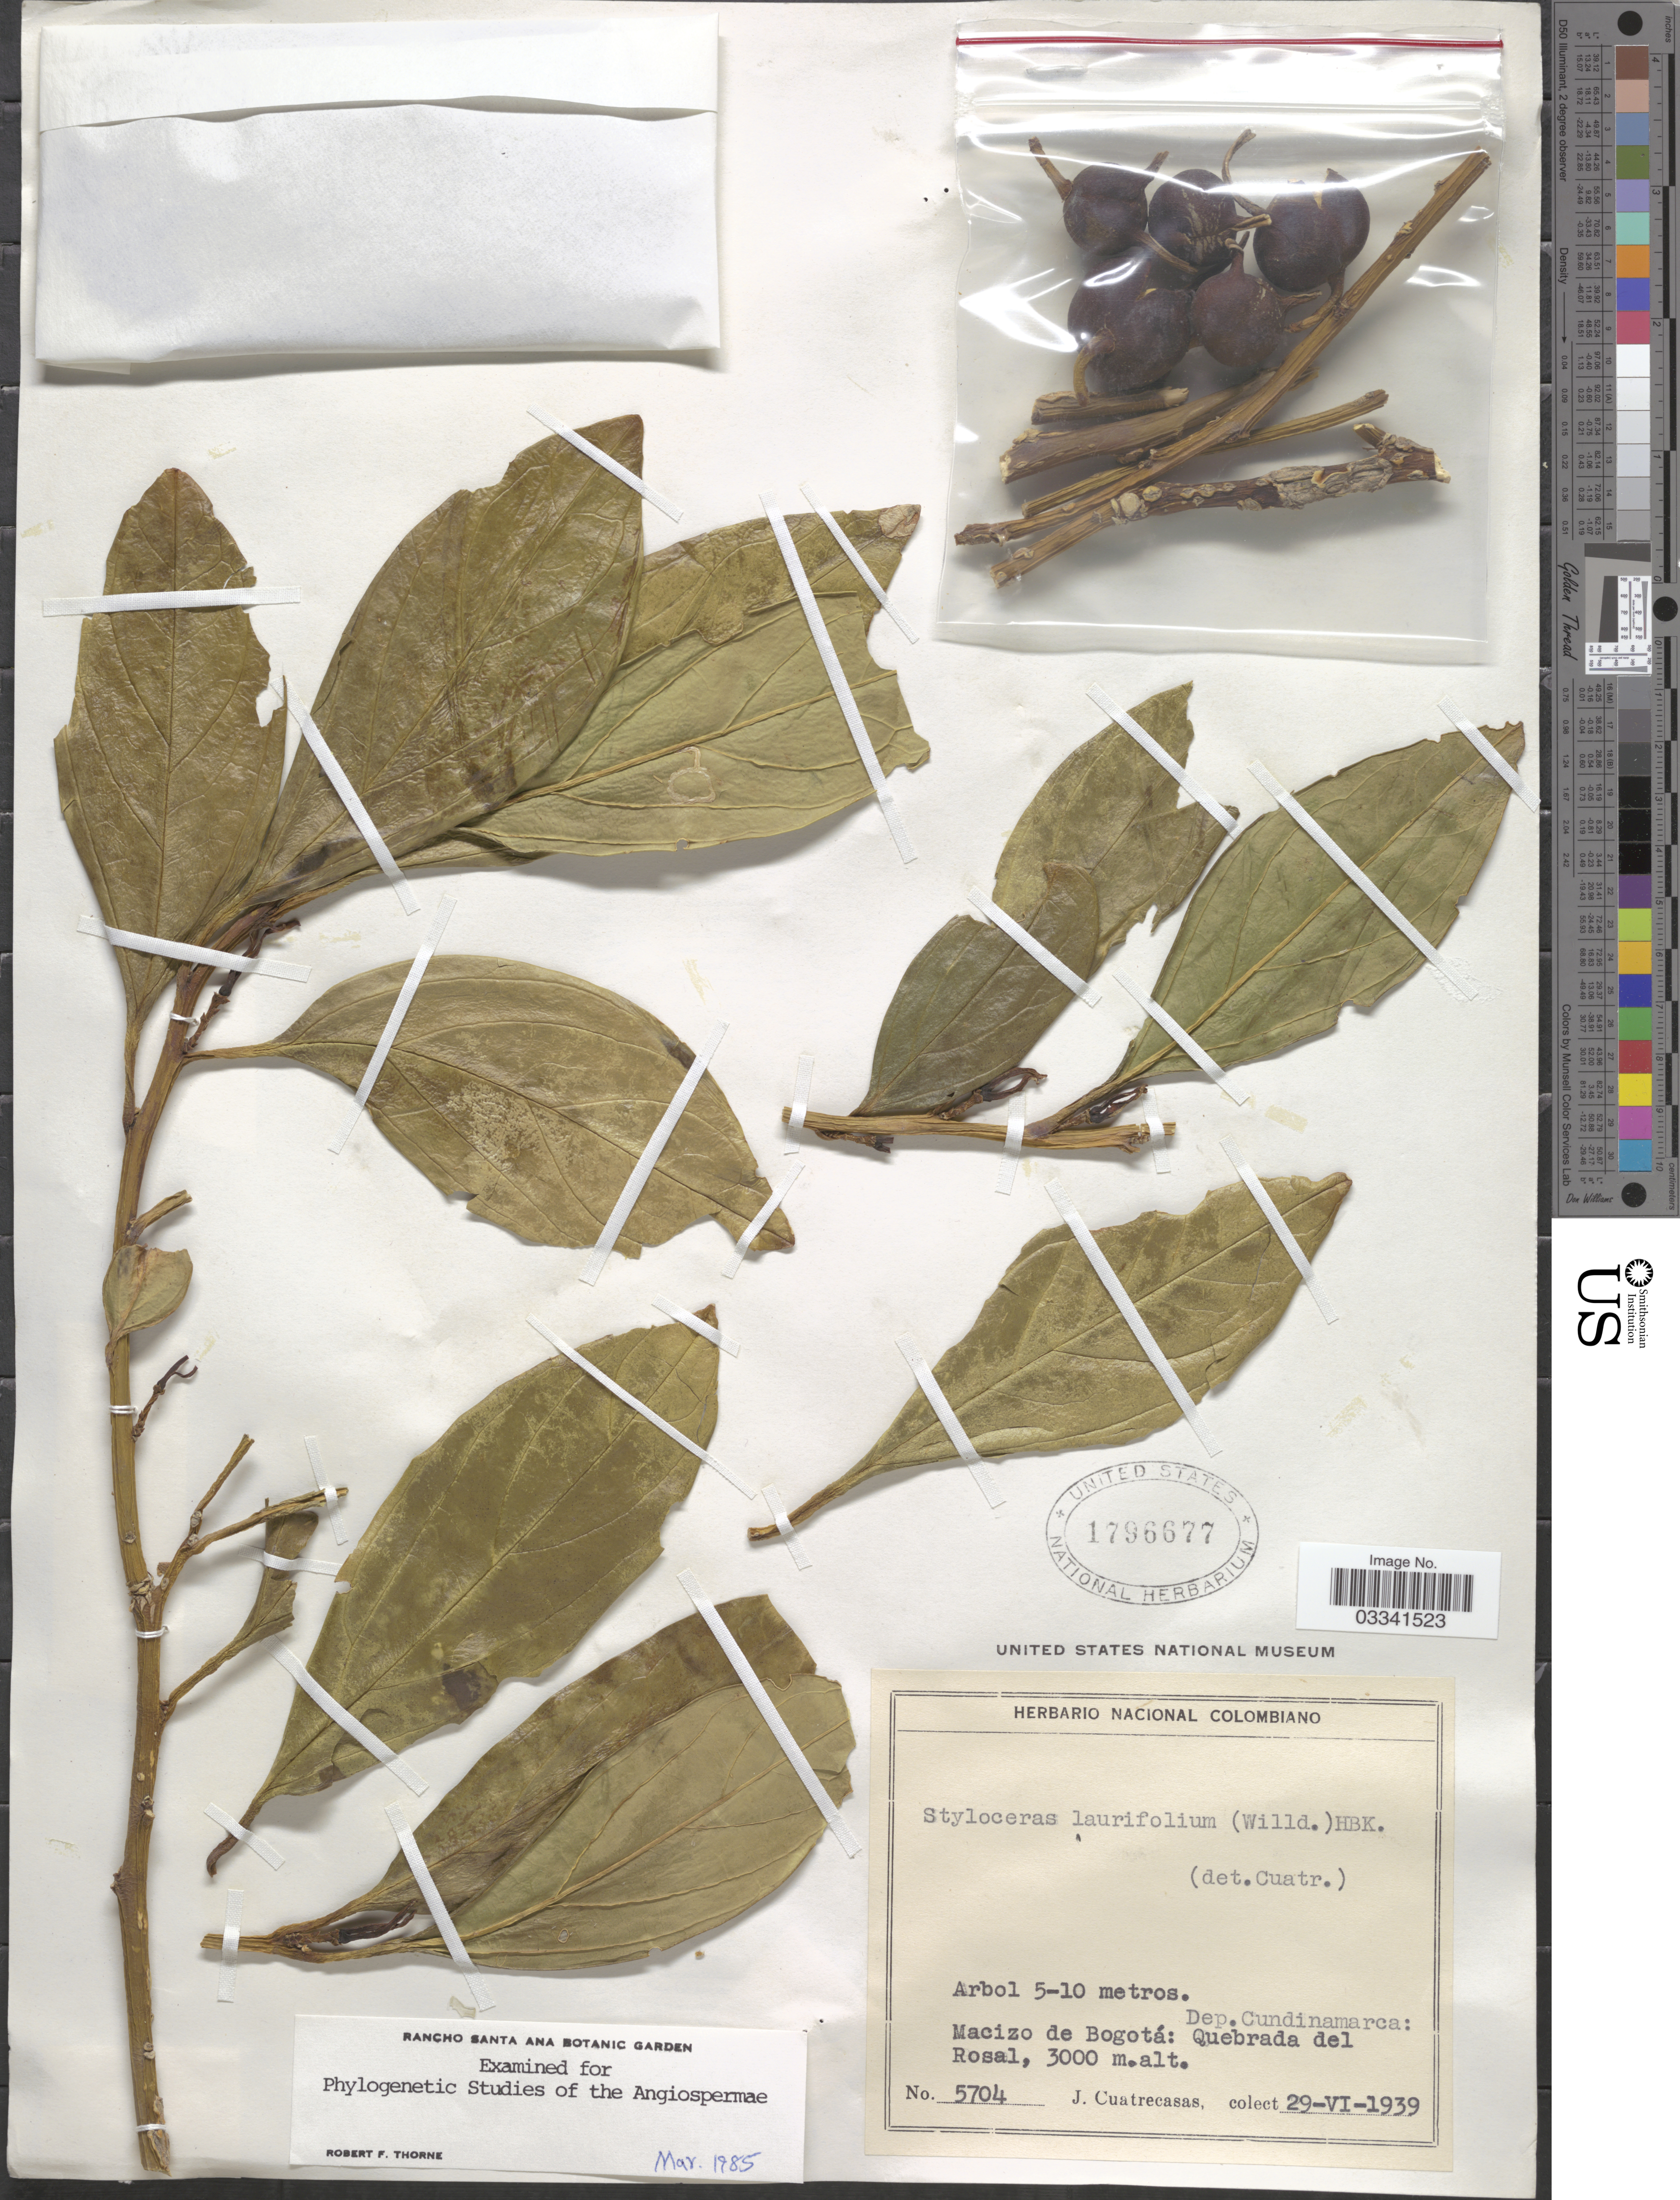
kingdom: Plantae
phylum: Tracheophyta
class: Magnoliopsida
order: Buxales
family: Buxaceae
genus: Styloceras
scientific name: Styloceras laurifolium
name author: (Willd.) Kunth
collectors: J. Cuatrecasas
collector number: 5704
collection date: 1939-06-29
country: Colombia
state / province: Cundinamarca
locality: Dep. Cundinamarca: Macizo de Bogotá: Quebrada del Rosal.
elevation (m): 3000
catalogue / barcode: US 1796677